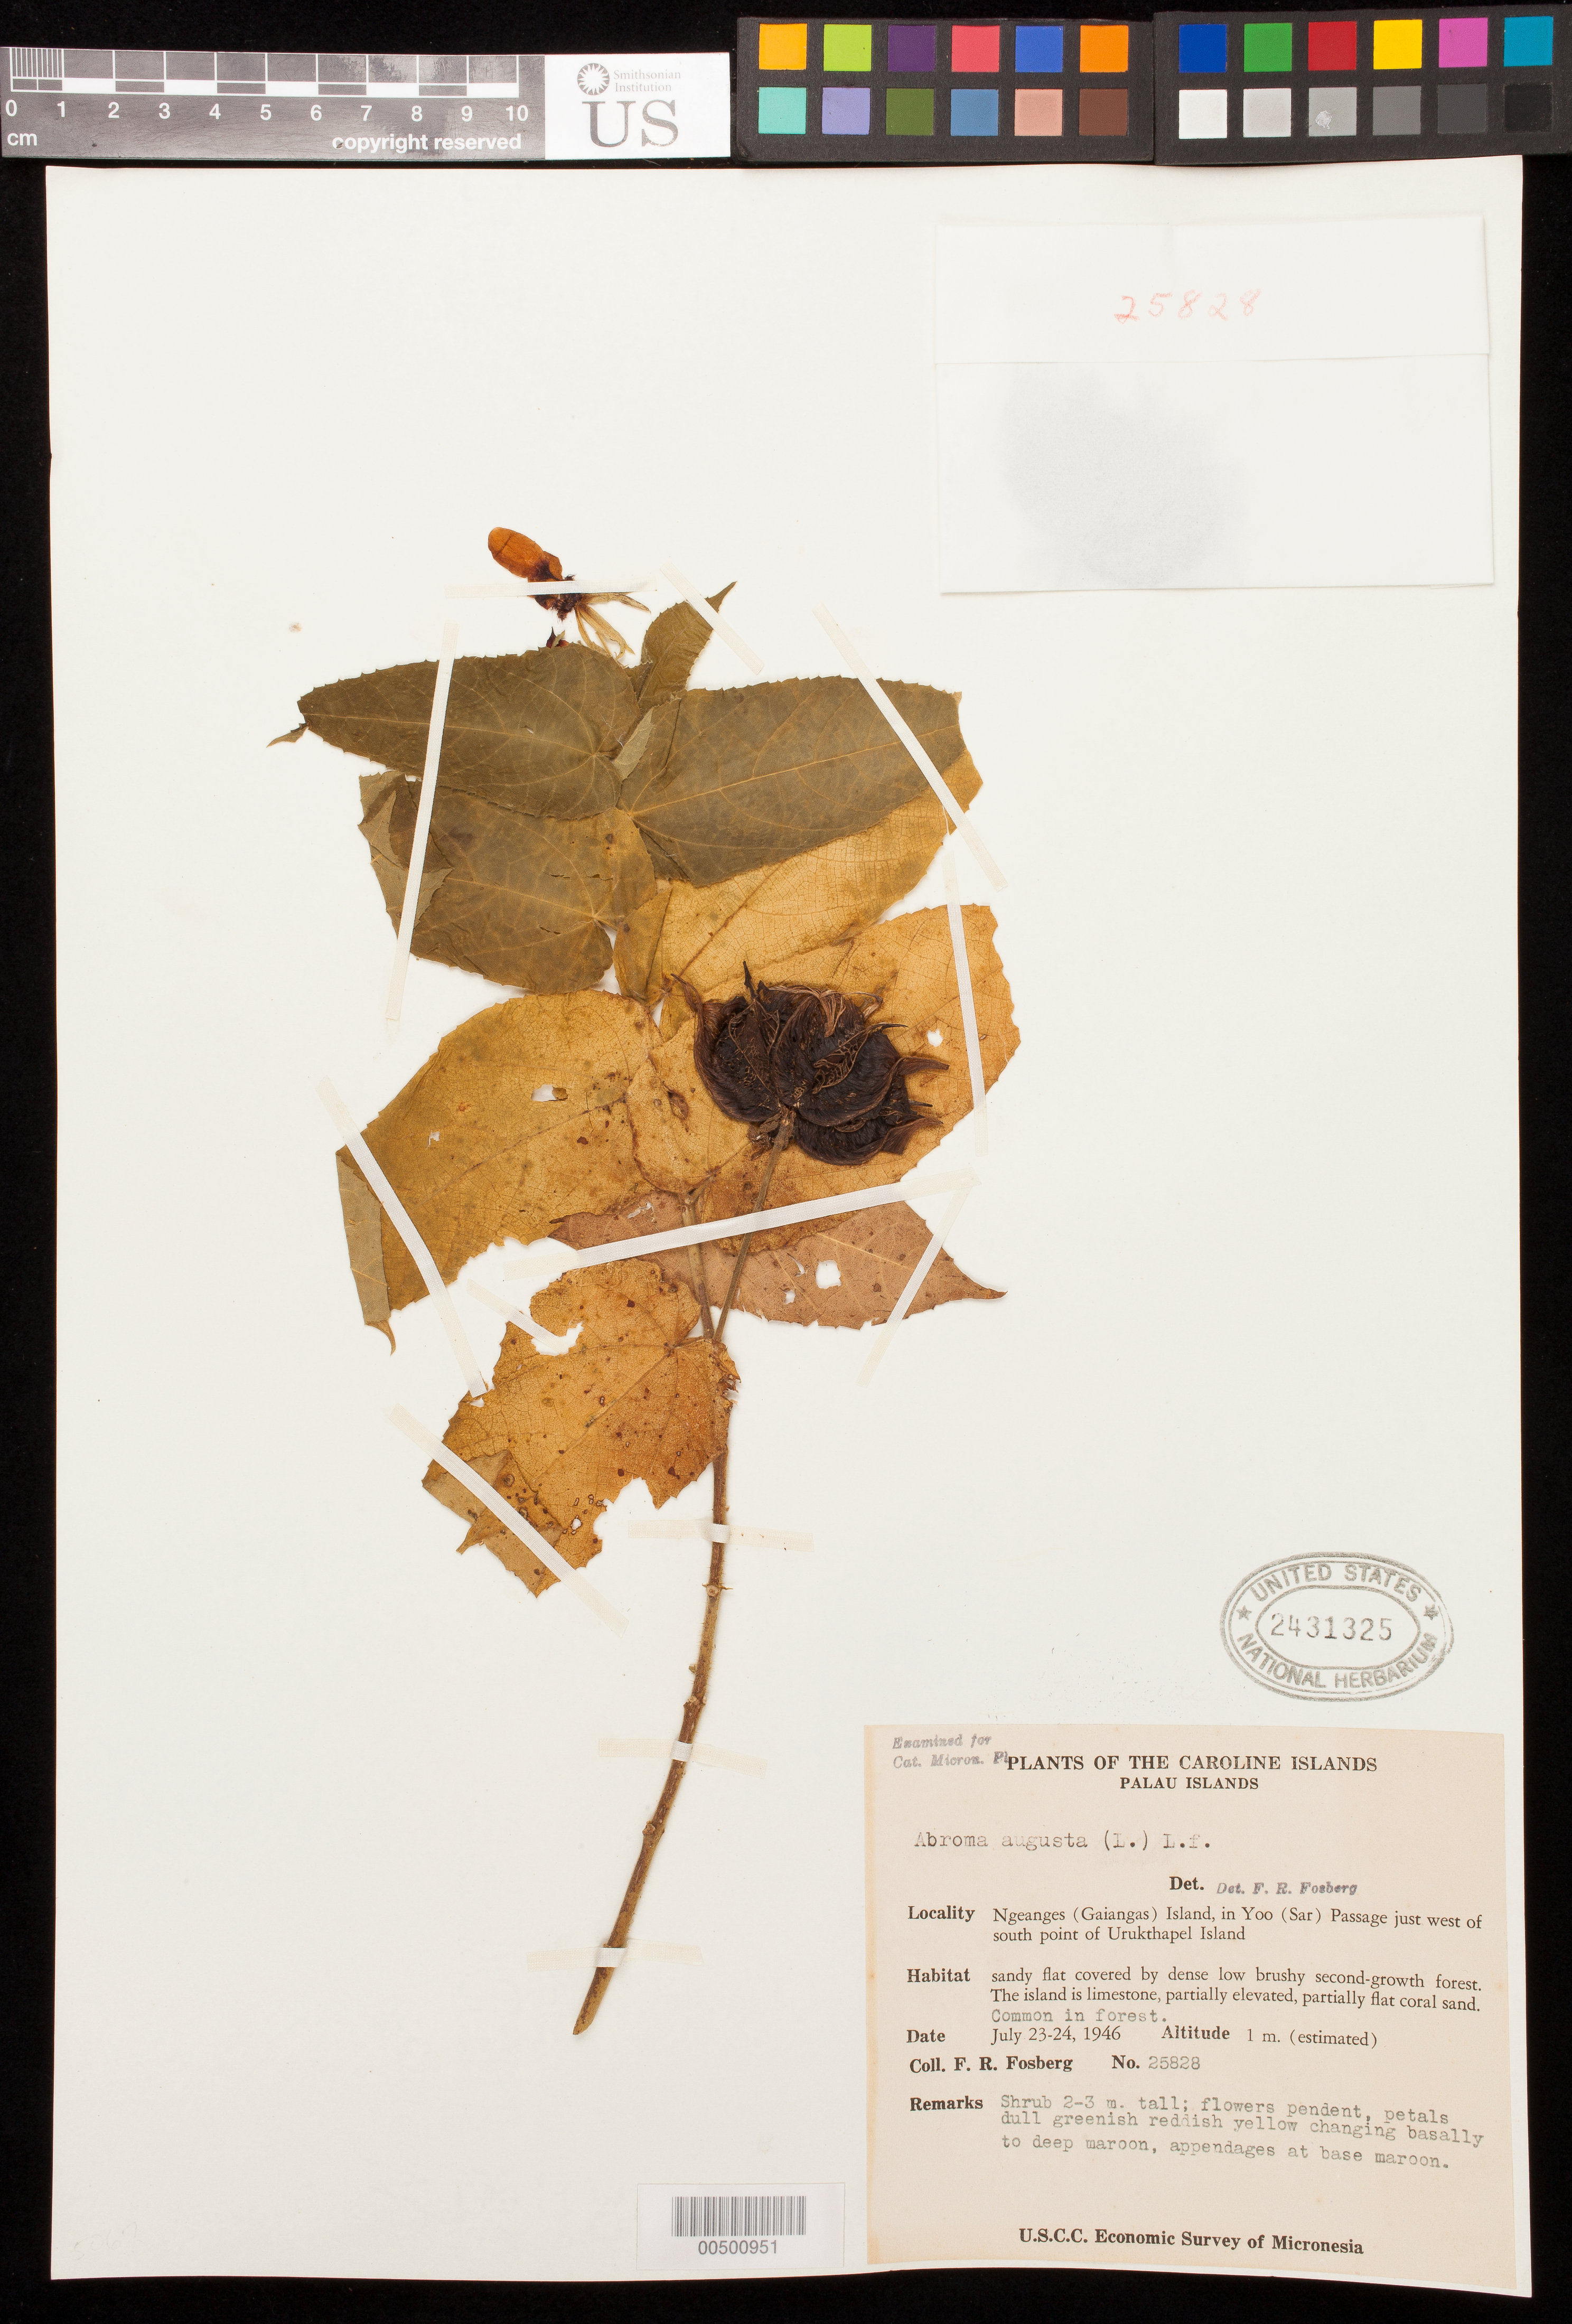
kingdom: Plantae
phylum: Tracheophyta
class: Magnoliopsida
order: Malvales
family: Malvaceae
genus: Abroma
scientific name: Abroma augusta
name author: (L.) L. f.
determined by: Fosberg, F. R.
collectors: F. R. Fosberg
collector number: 25828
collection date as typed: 23 Jul 1946 to 24 Jul 1946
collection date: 1946-07-23/1946-07-24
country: Palau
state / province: Koror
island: Ngeanges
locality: in Yoo (Sar) Passage just W of South point of Urukthapel I.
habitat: Sandy flat covered by dense low brushy 2nd-growth forest. Island is limestone, partially elevated, partially flat coral sand.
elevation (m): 1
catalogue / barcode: US 2431325